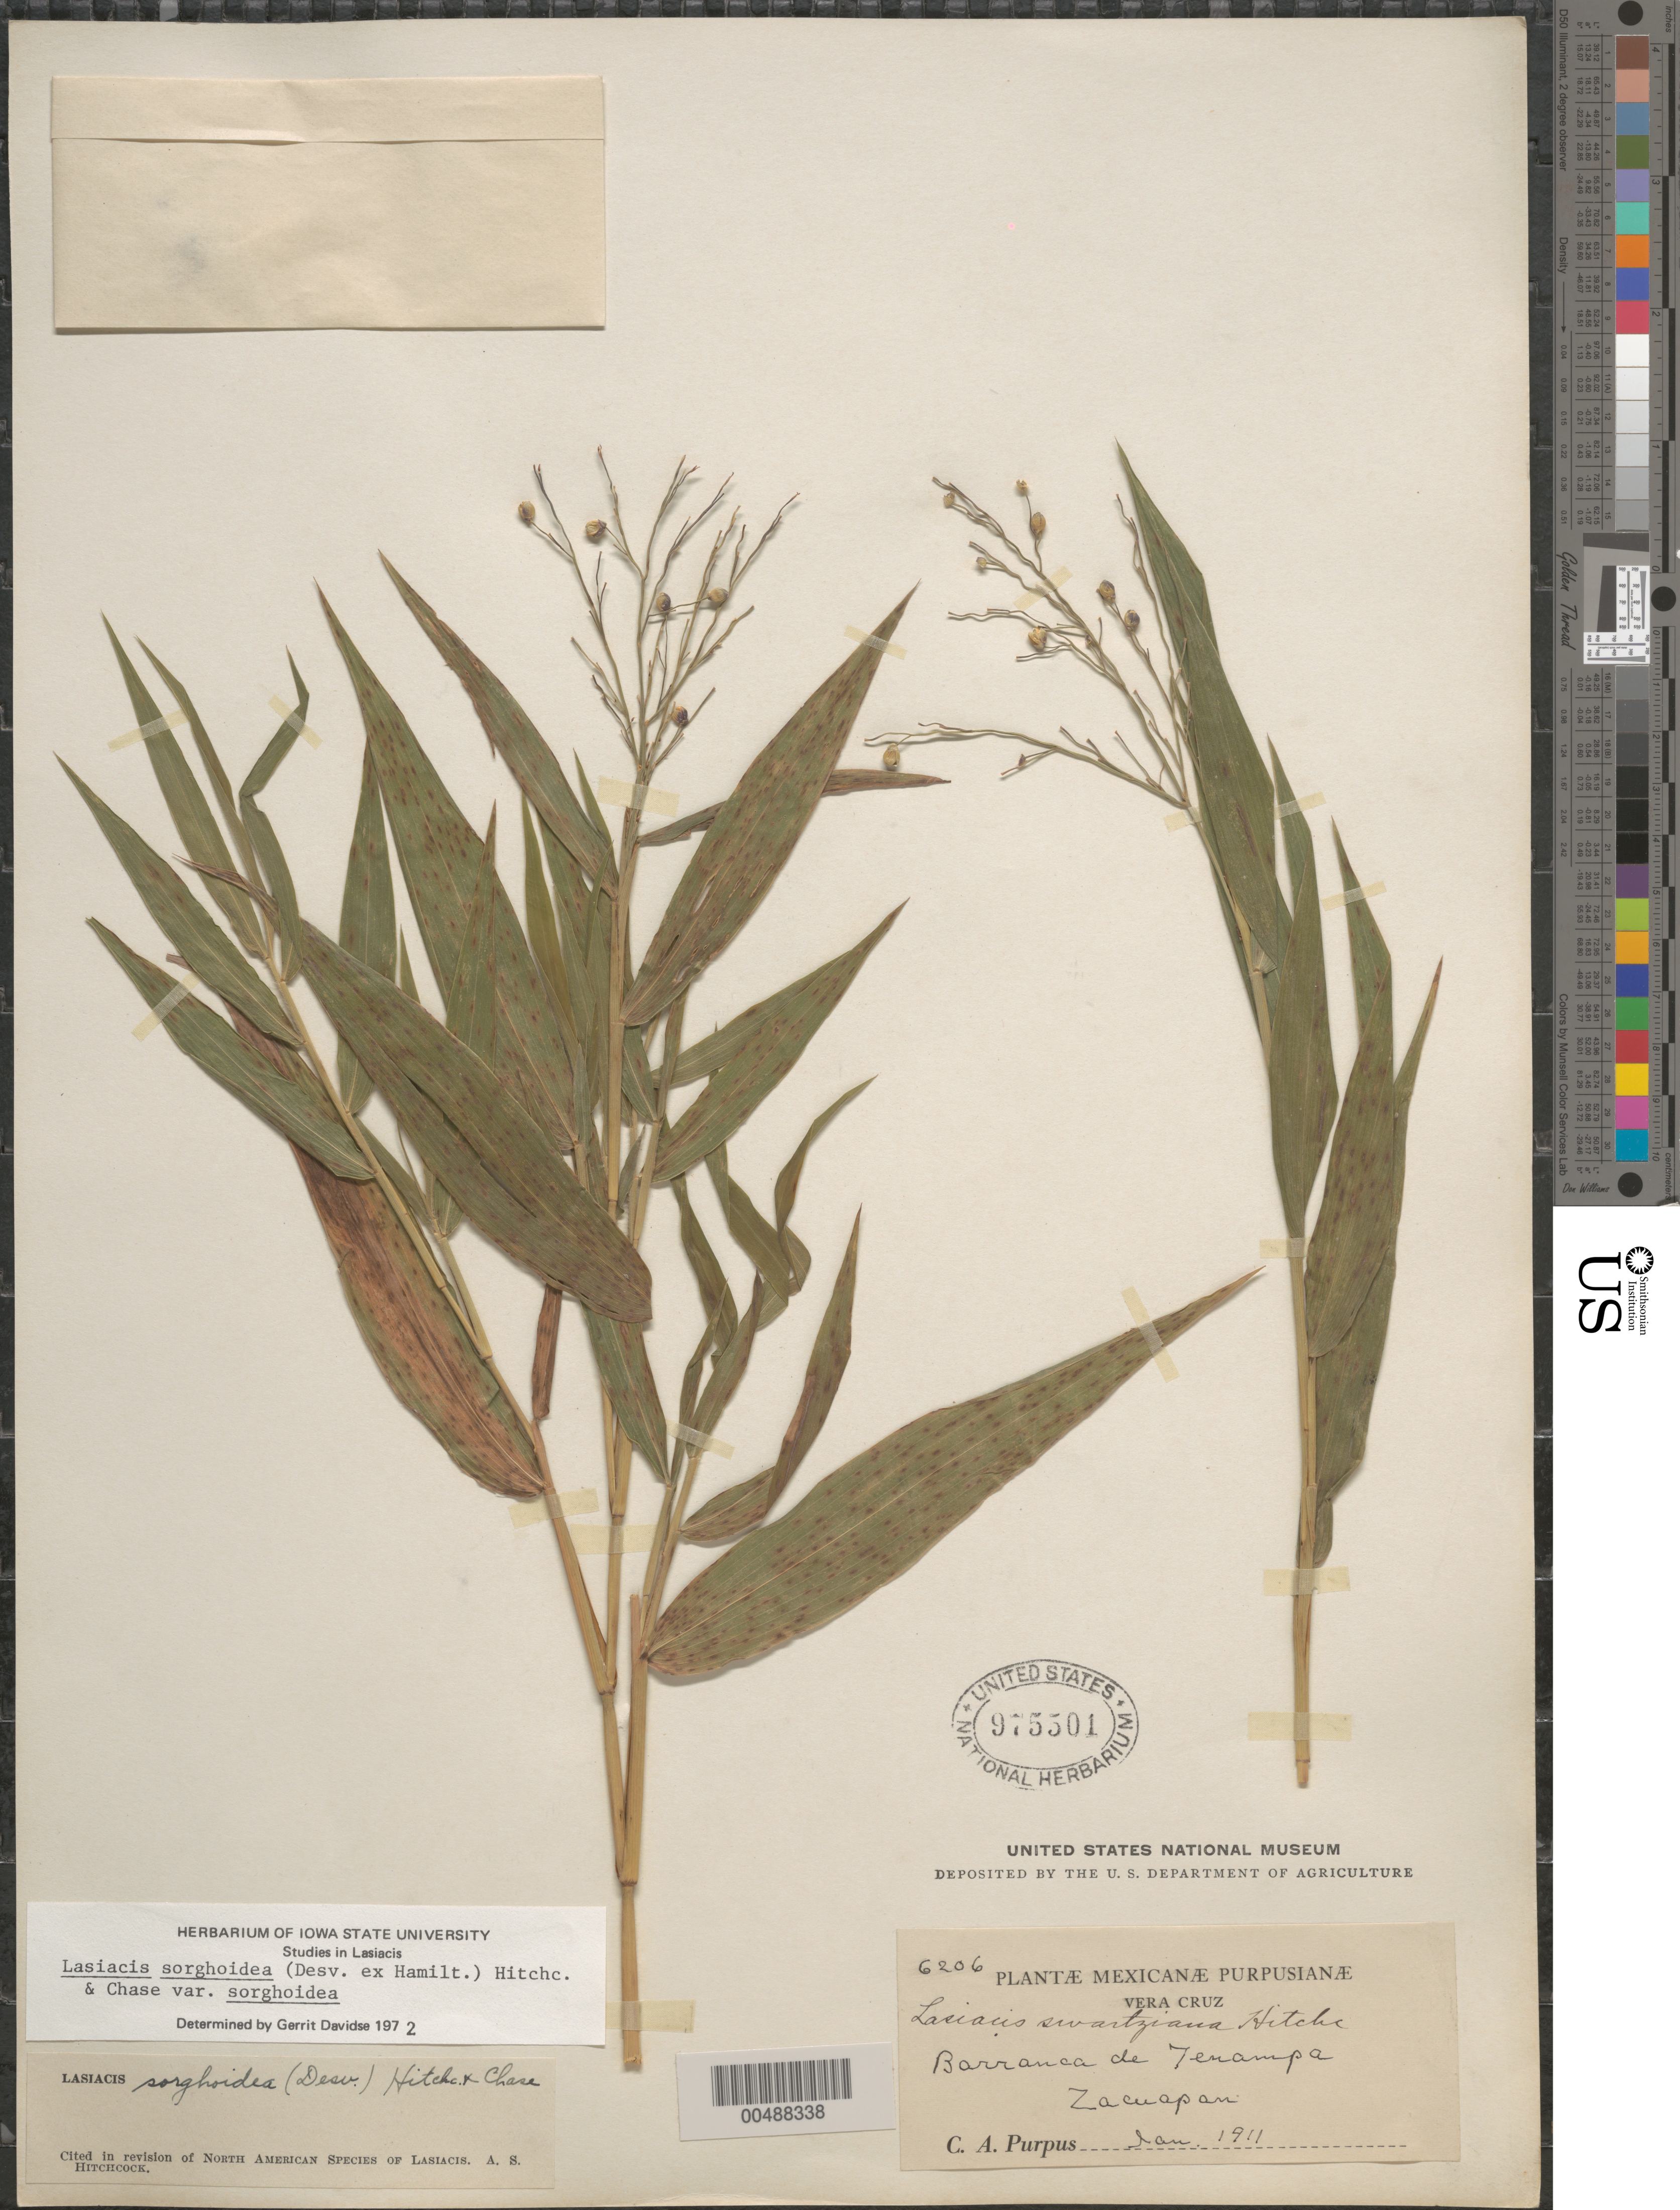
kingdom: Plantae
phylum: Tracheophyta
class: Liliopsida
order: Poales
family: Poaceae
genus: Lasiacis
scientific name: Lasiacis sorghoidea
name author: (Desv. ex Ham.) Hitchc. & Chase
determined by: Davidse, Gerrit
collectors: C. A. Purpus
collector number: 6206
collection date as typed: Jan 1911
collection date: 1911-01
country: Mexico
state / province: Veracruz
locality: Barranca de Tenampa, Zacuapan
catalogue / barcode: US 975501